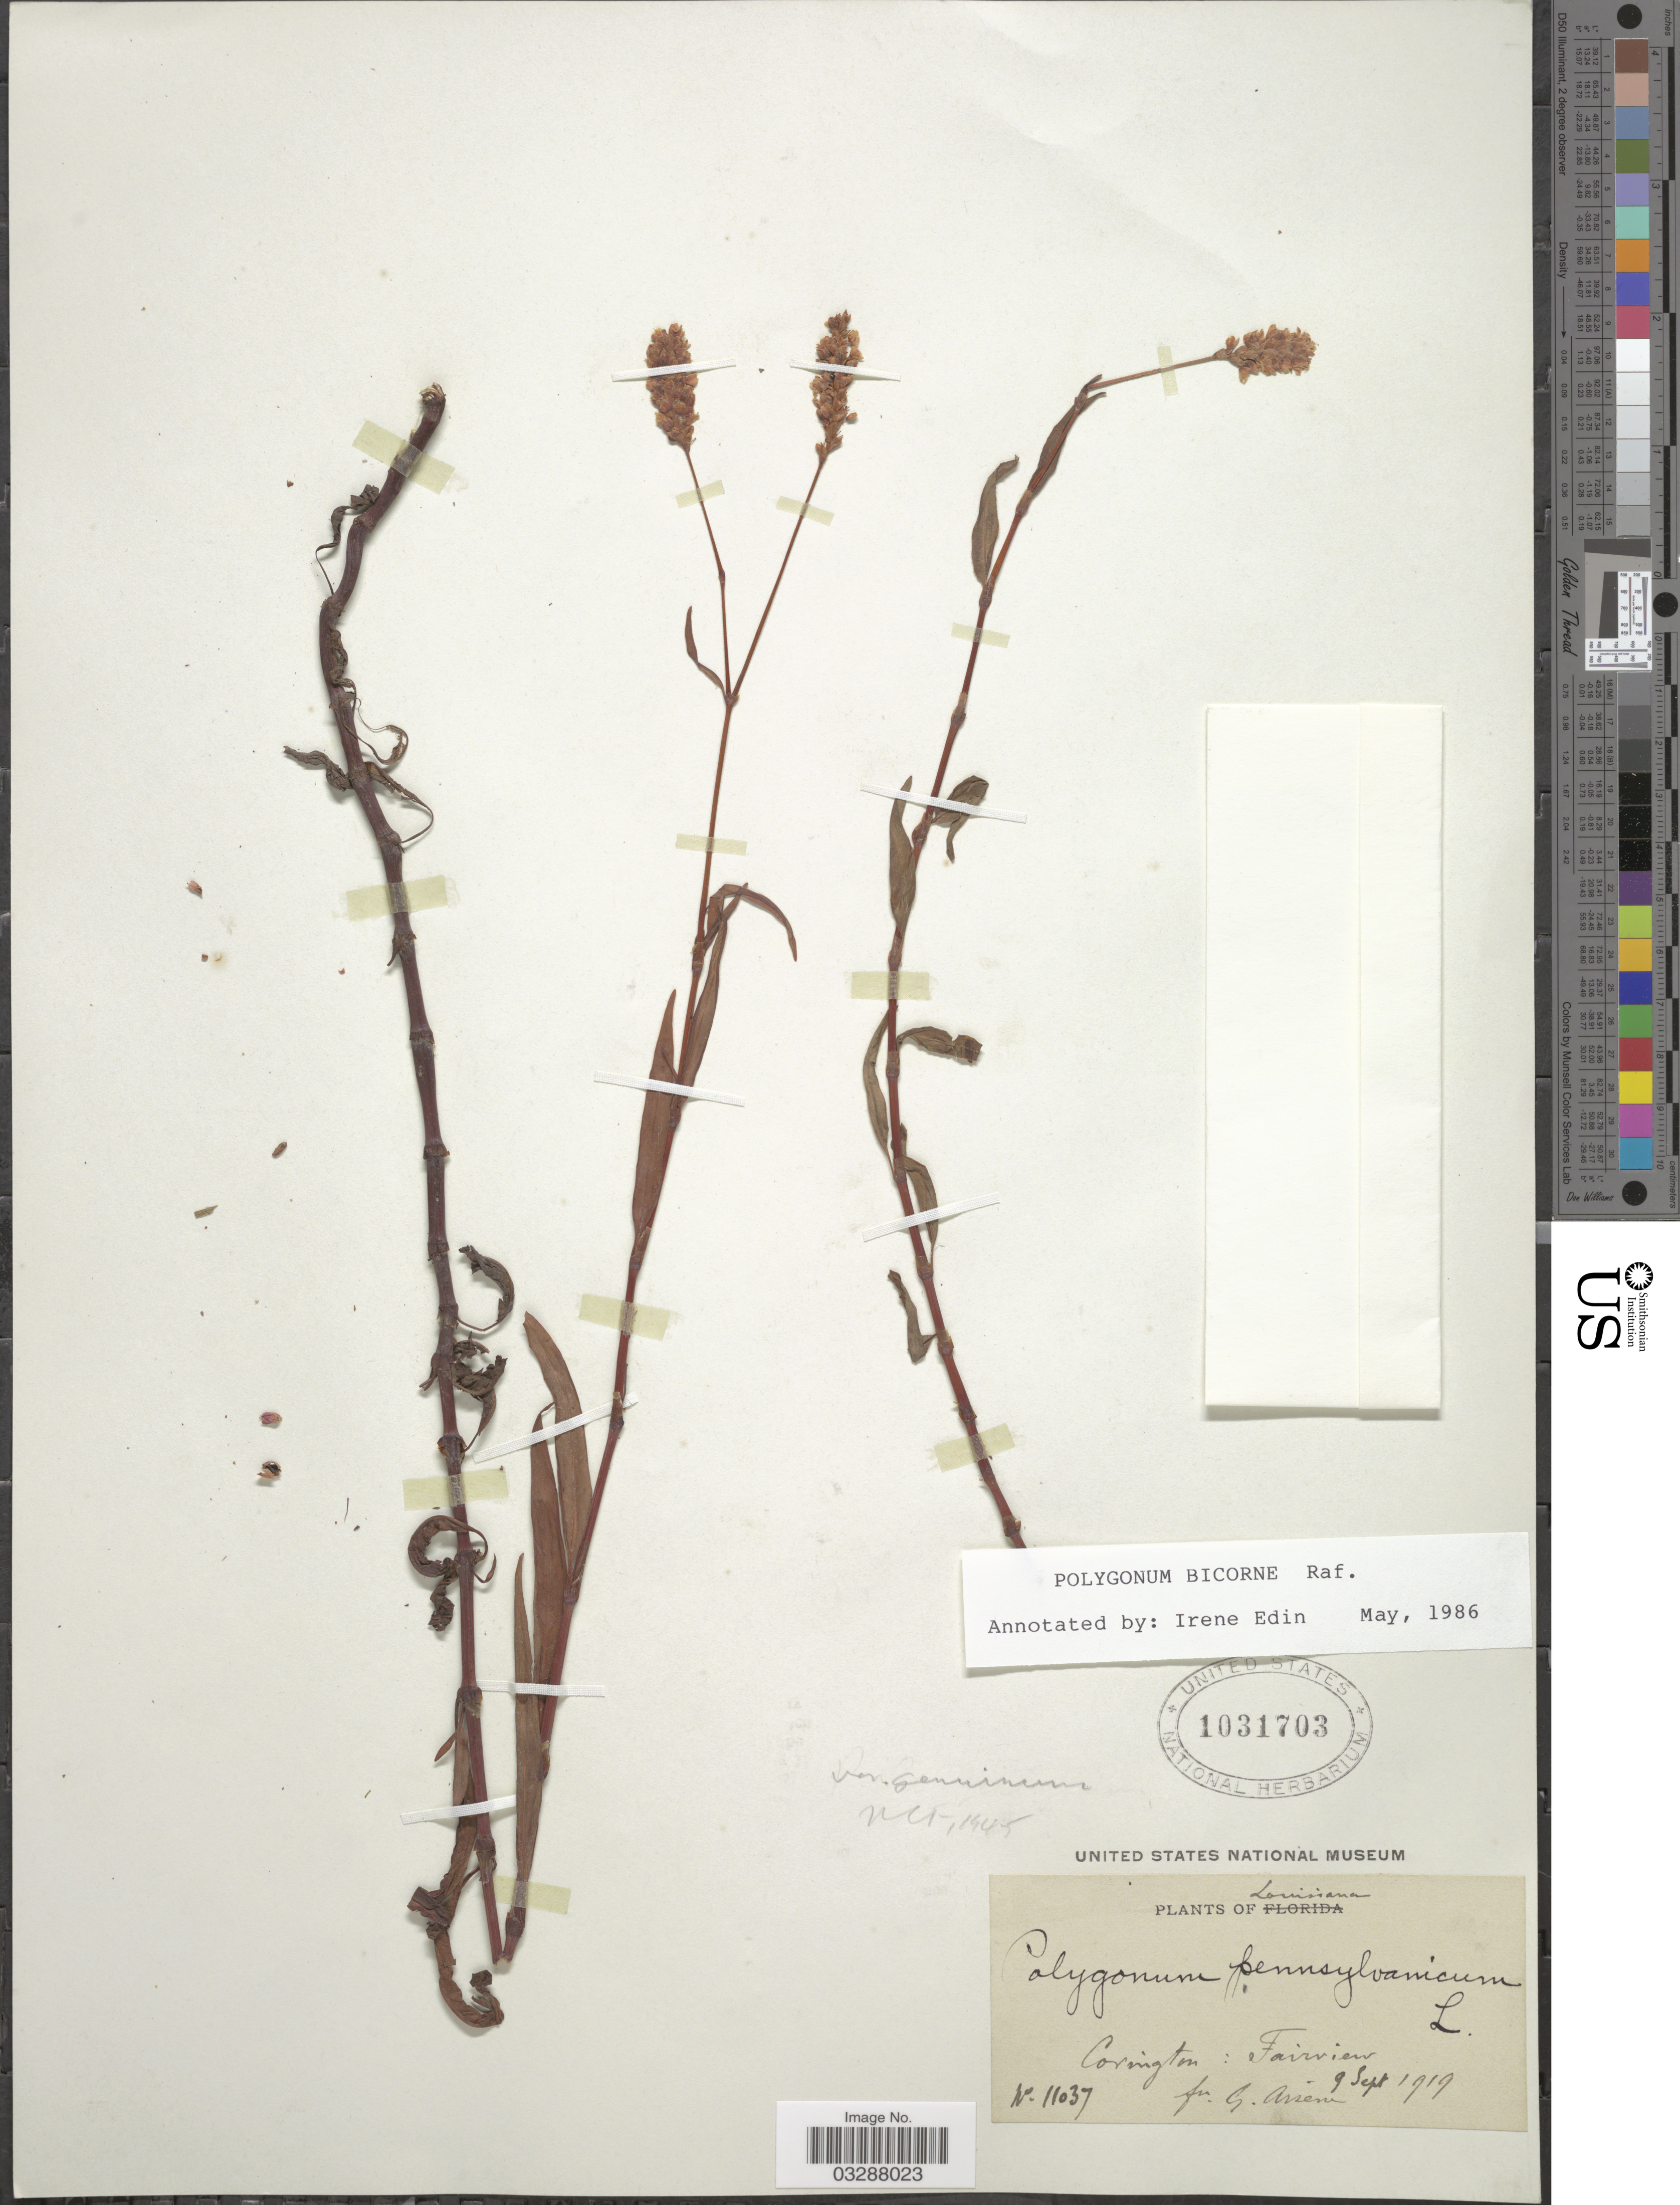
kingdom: Plantae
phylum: Tracheophyta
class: Magnoliopsida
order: Caryophyllales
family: Polygonaceae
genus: Persicaria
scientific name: Persicaria bicornis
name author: (Raf.) Nieuwl.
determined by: Atha, D. E.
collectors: Bro. G. Arsène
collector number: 11037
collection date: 1919-09-09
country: United States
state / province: Louisiana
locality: Covington: Fairview.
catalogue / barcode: US 1031703